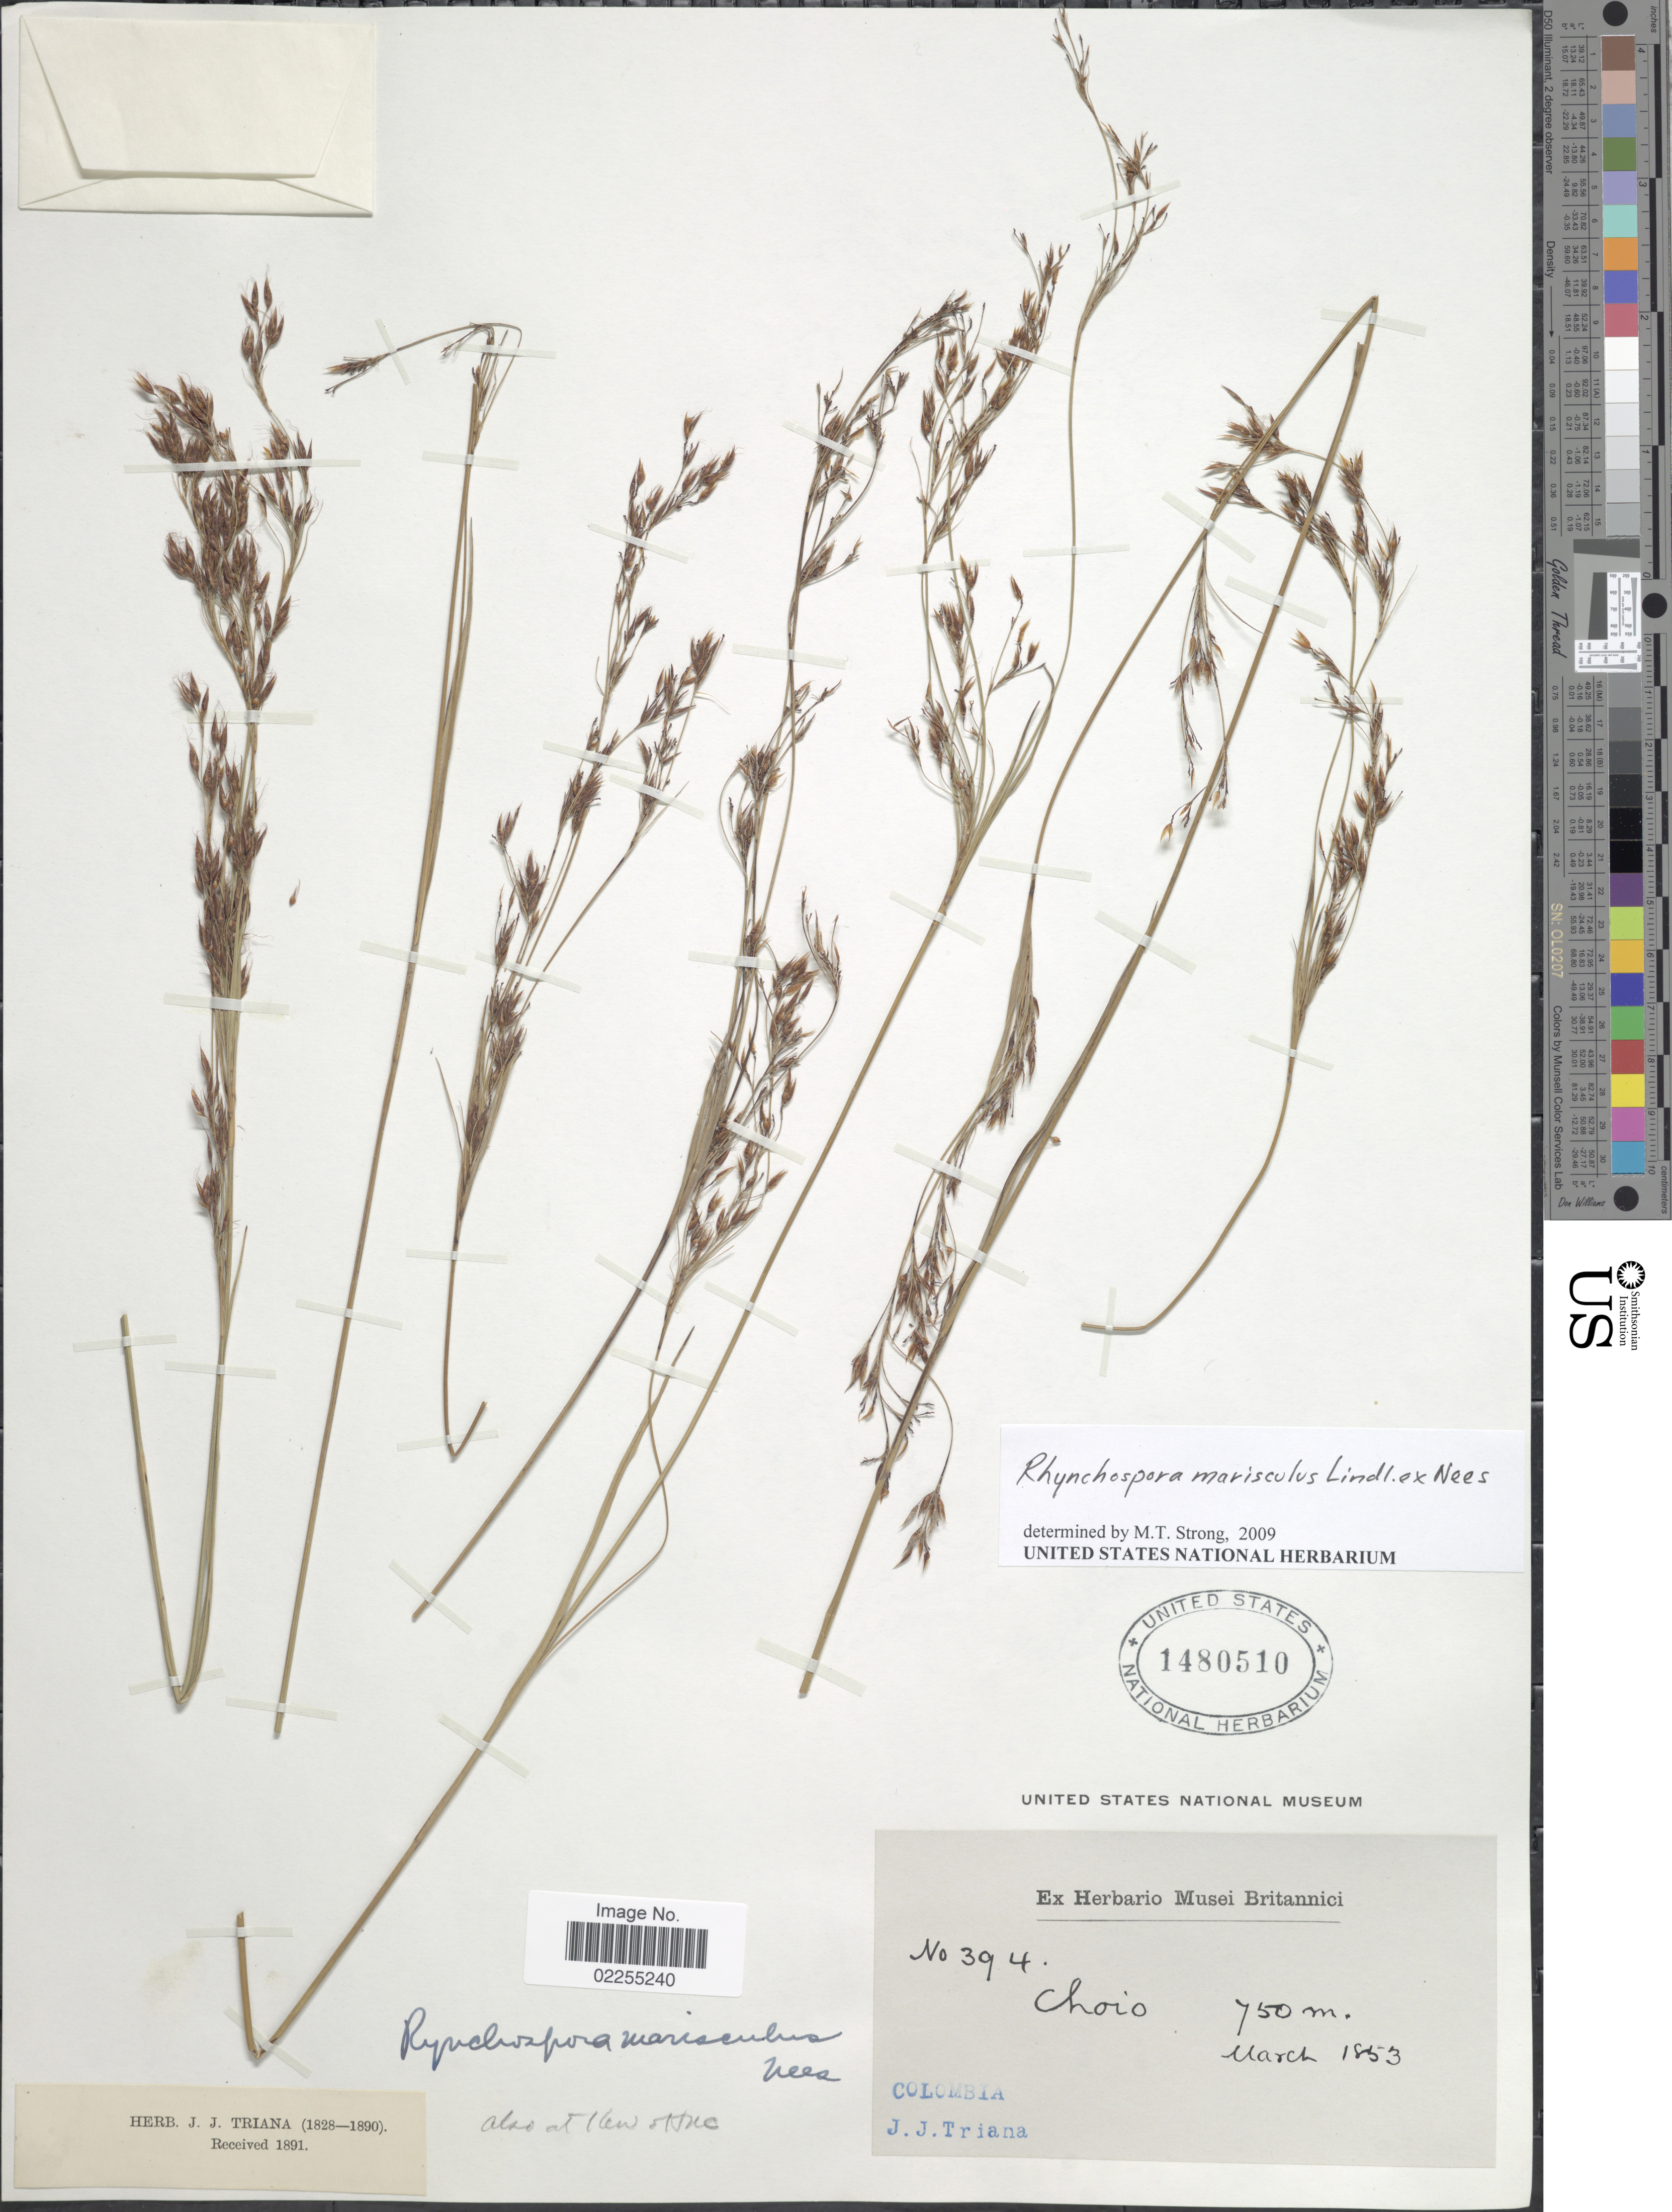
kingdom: Plantae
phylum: Tracheophyta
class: Liliopsida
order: Poales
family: Cyperaceae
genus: Rhynchospora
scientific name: Rhynchospora marisculus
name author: Lindl. & Nees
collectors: J. J. Triana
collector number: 394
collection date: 1853-03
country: Colombia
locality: Choio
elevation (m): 750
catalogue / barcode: US 1480510